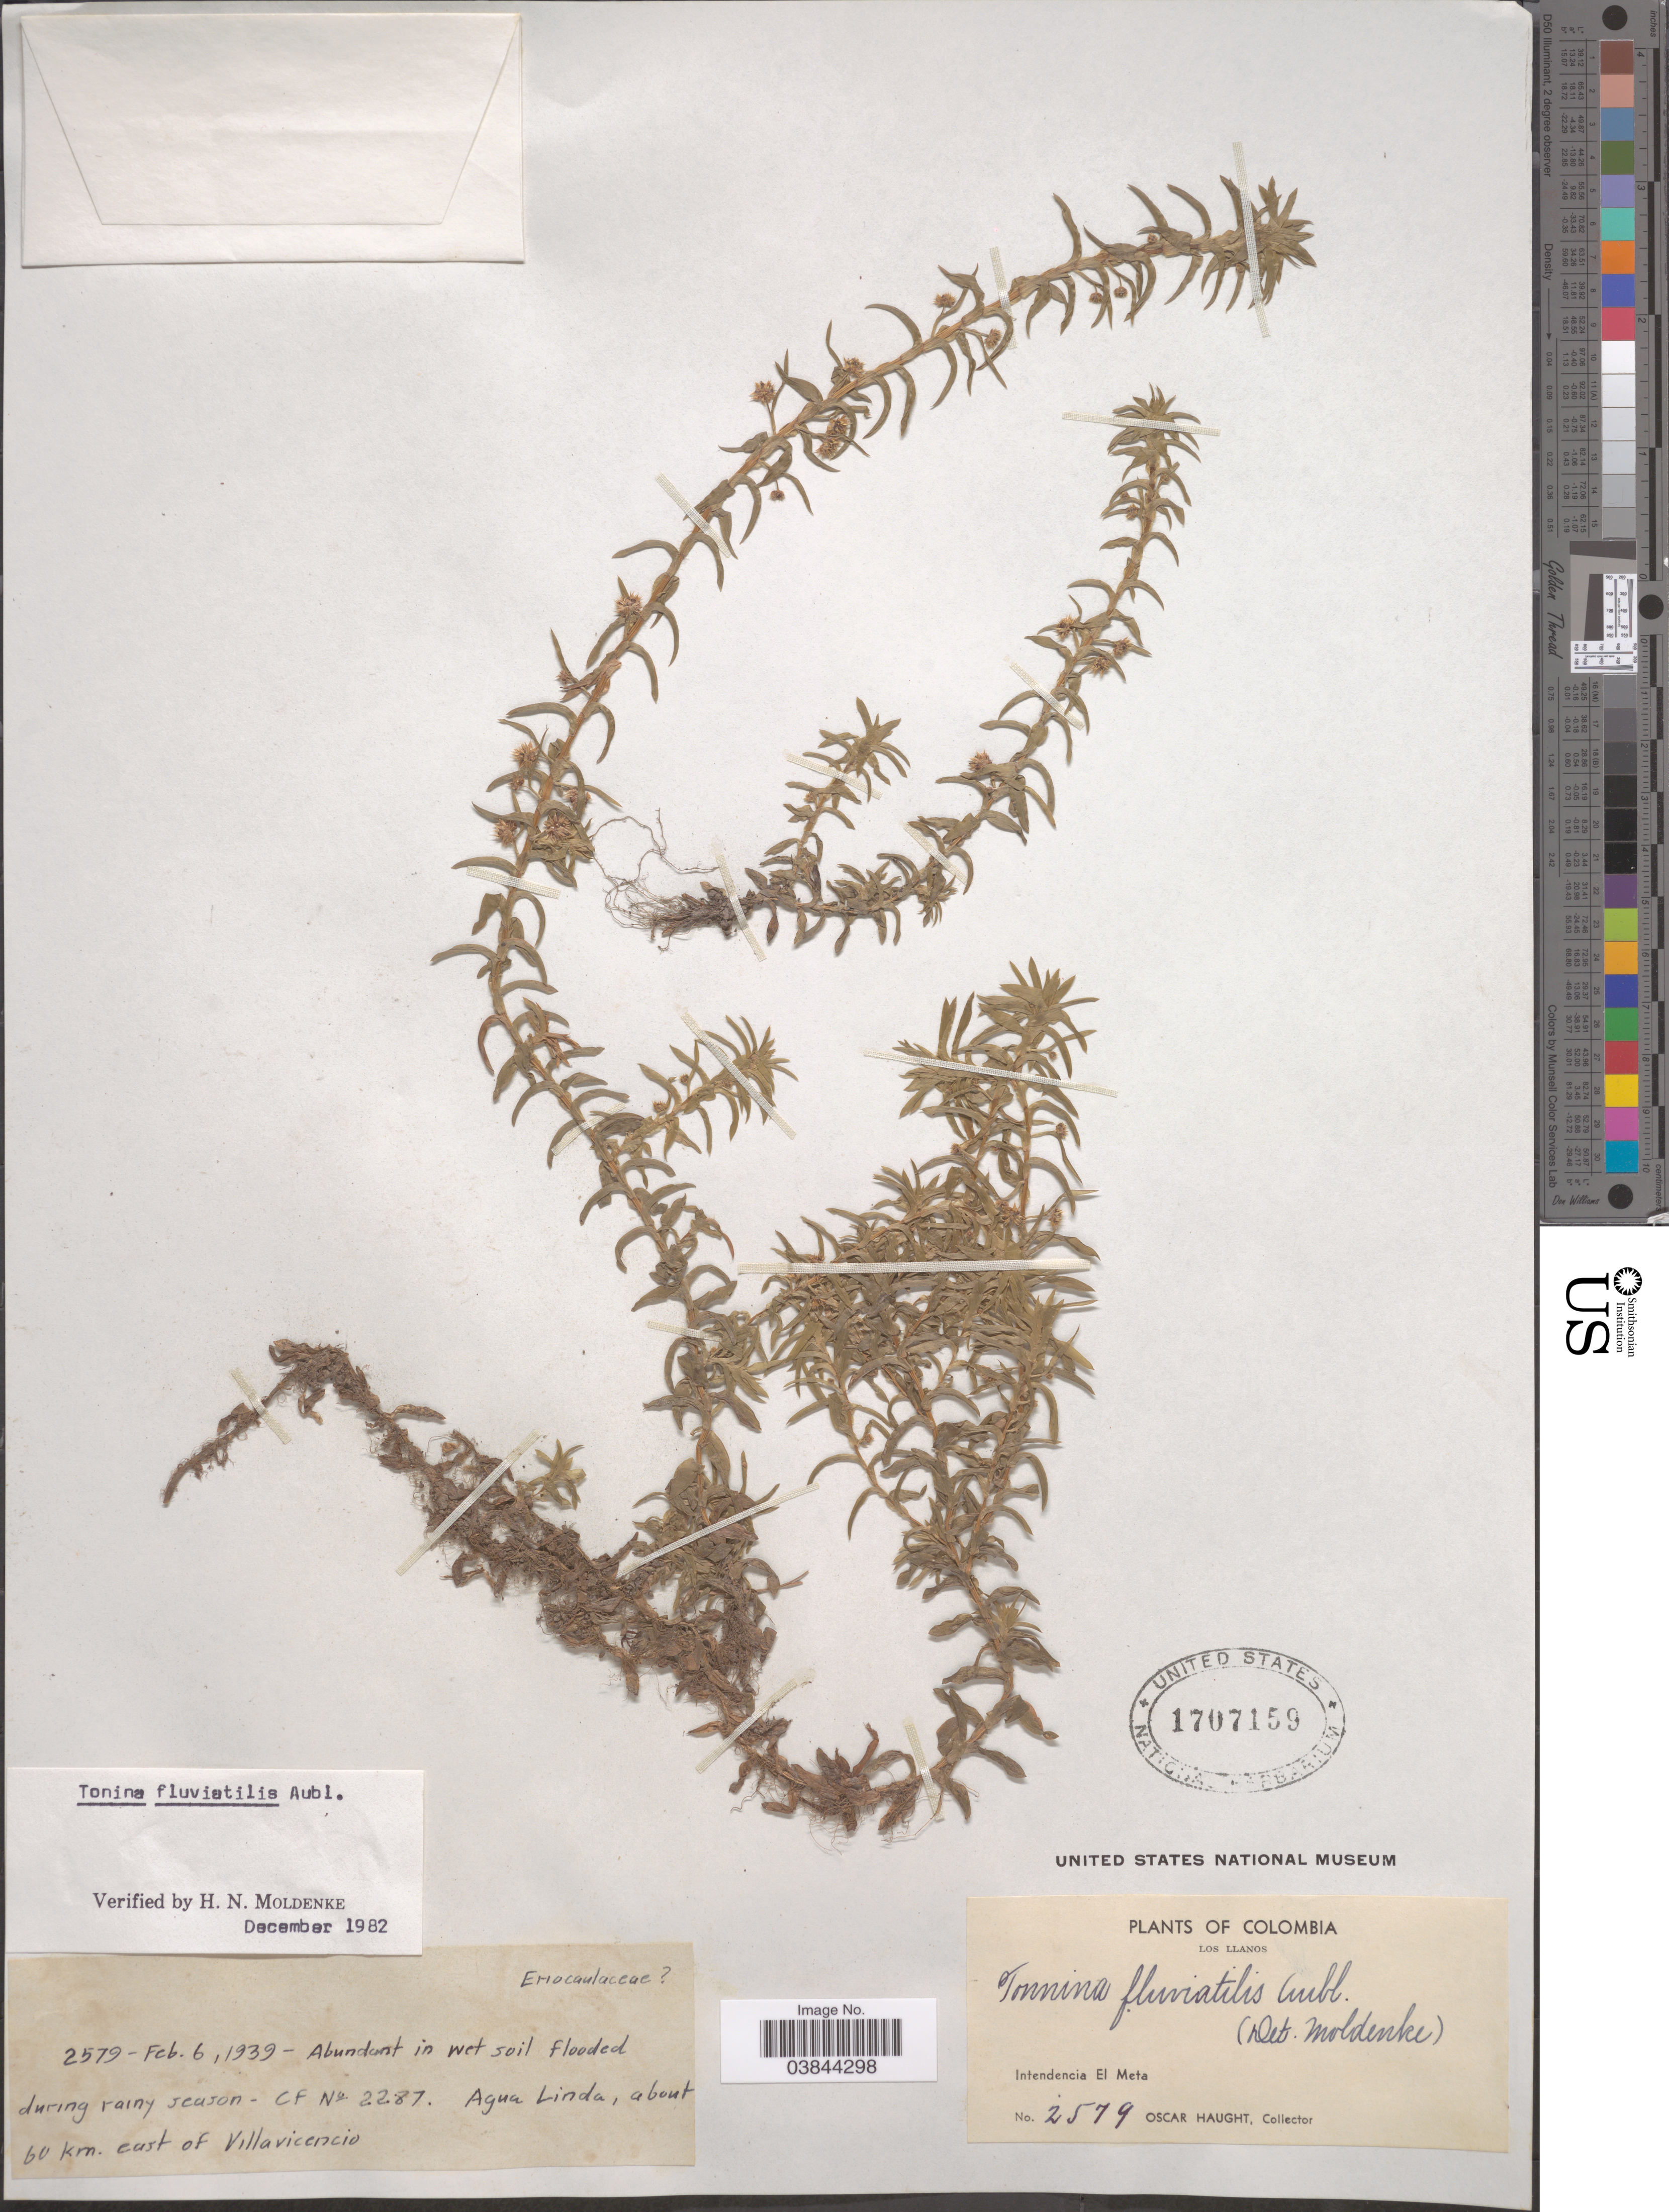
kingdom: Plantae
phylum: Tracheophyta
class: Liliopsida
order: Poales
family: Eriocaulaceae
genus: Tonina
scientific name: Tonina fluviatilis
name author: Aubl.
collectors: O. L. Haught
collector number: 2579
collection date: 1939-02-06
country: Colombia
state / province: Meta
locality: Los Llanos. Intendencia El Meta. Agua Linda, about 60 km. east of Villavicencio.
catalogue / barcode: US 1707159